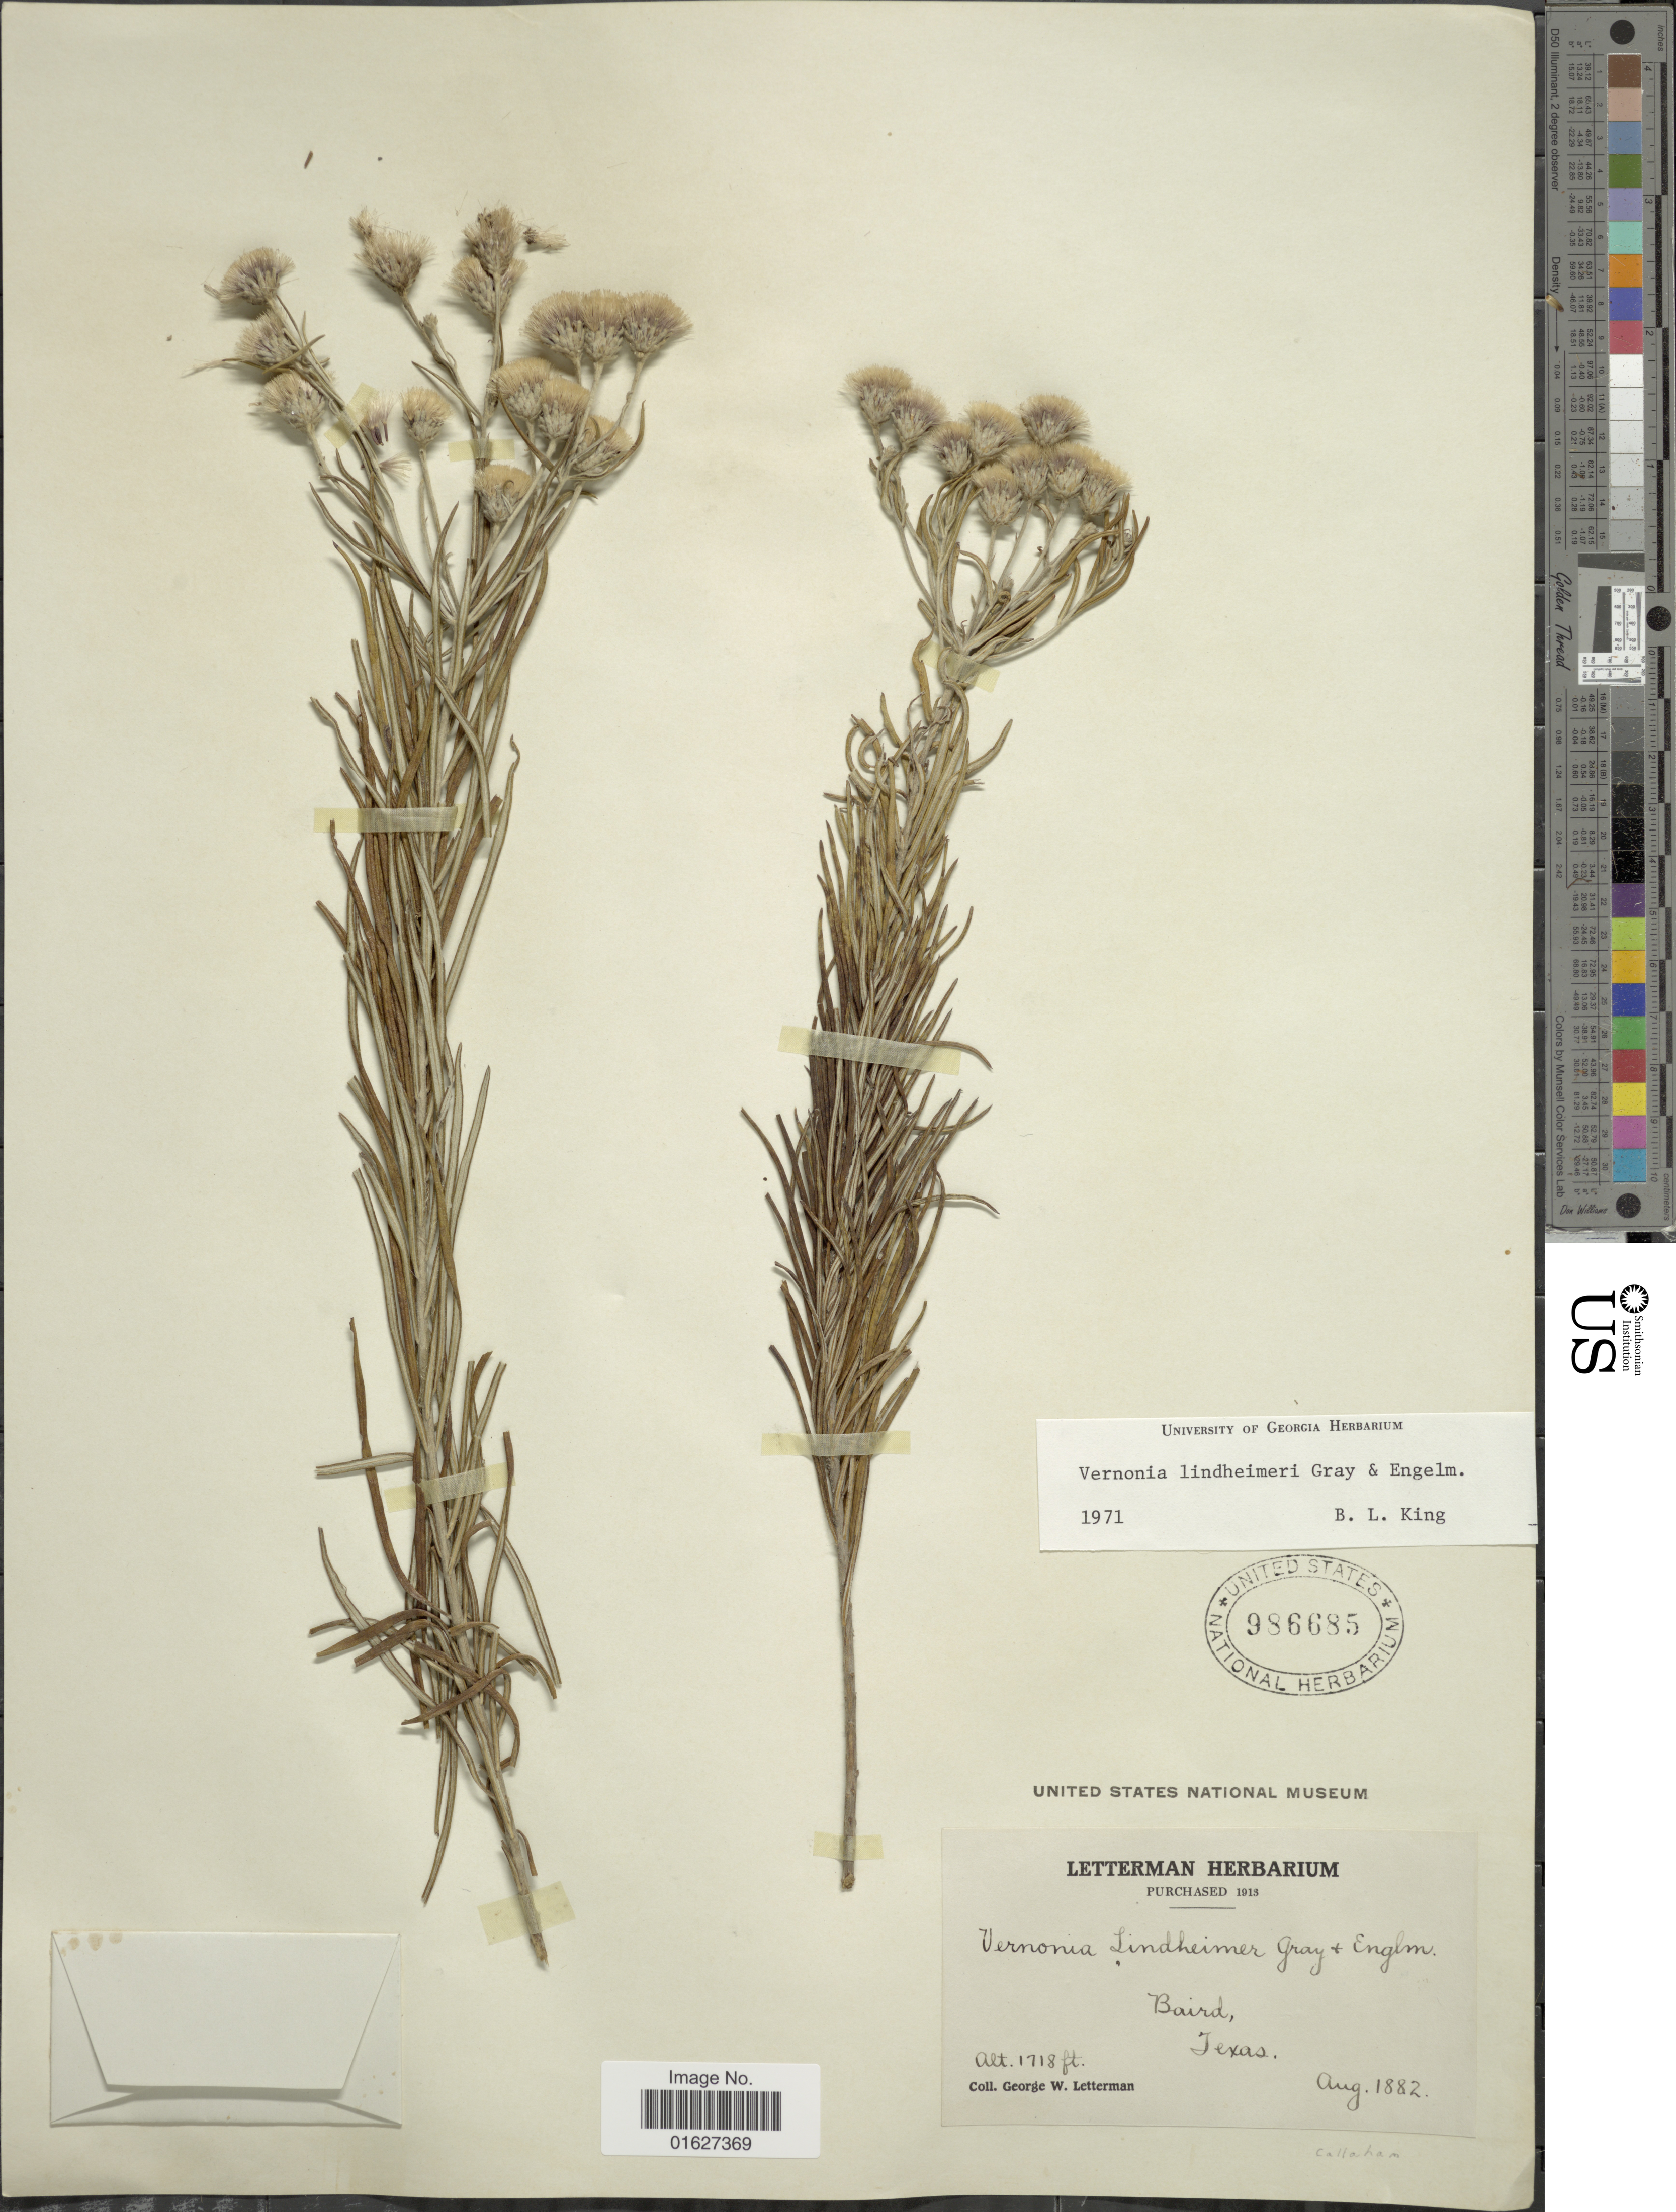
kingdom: Plantae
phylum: Tracheophyta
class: Magnoliopsida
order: Asterales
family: Asteraceae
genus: Vernonia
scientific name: Vernonia lindheimeri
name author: A. Gray & Engelm. in A. Gray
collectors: G. W. Letterman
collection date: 1882-08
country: United States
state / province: Texas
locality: Texas. Baird.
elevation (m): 524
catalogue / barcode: US 986685